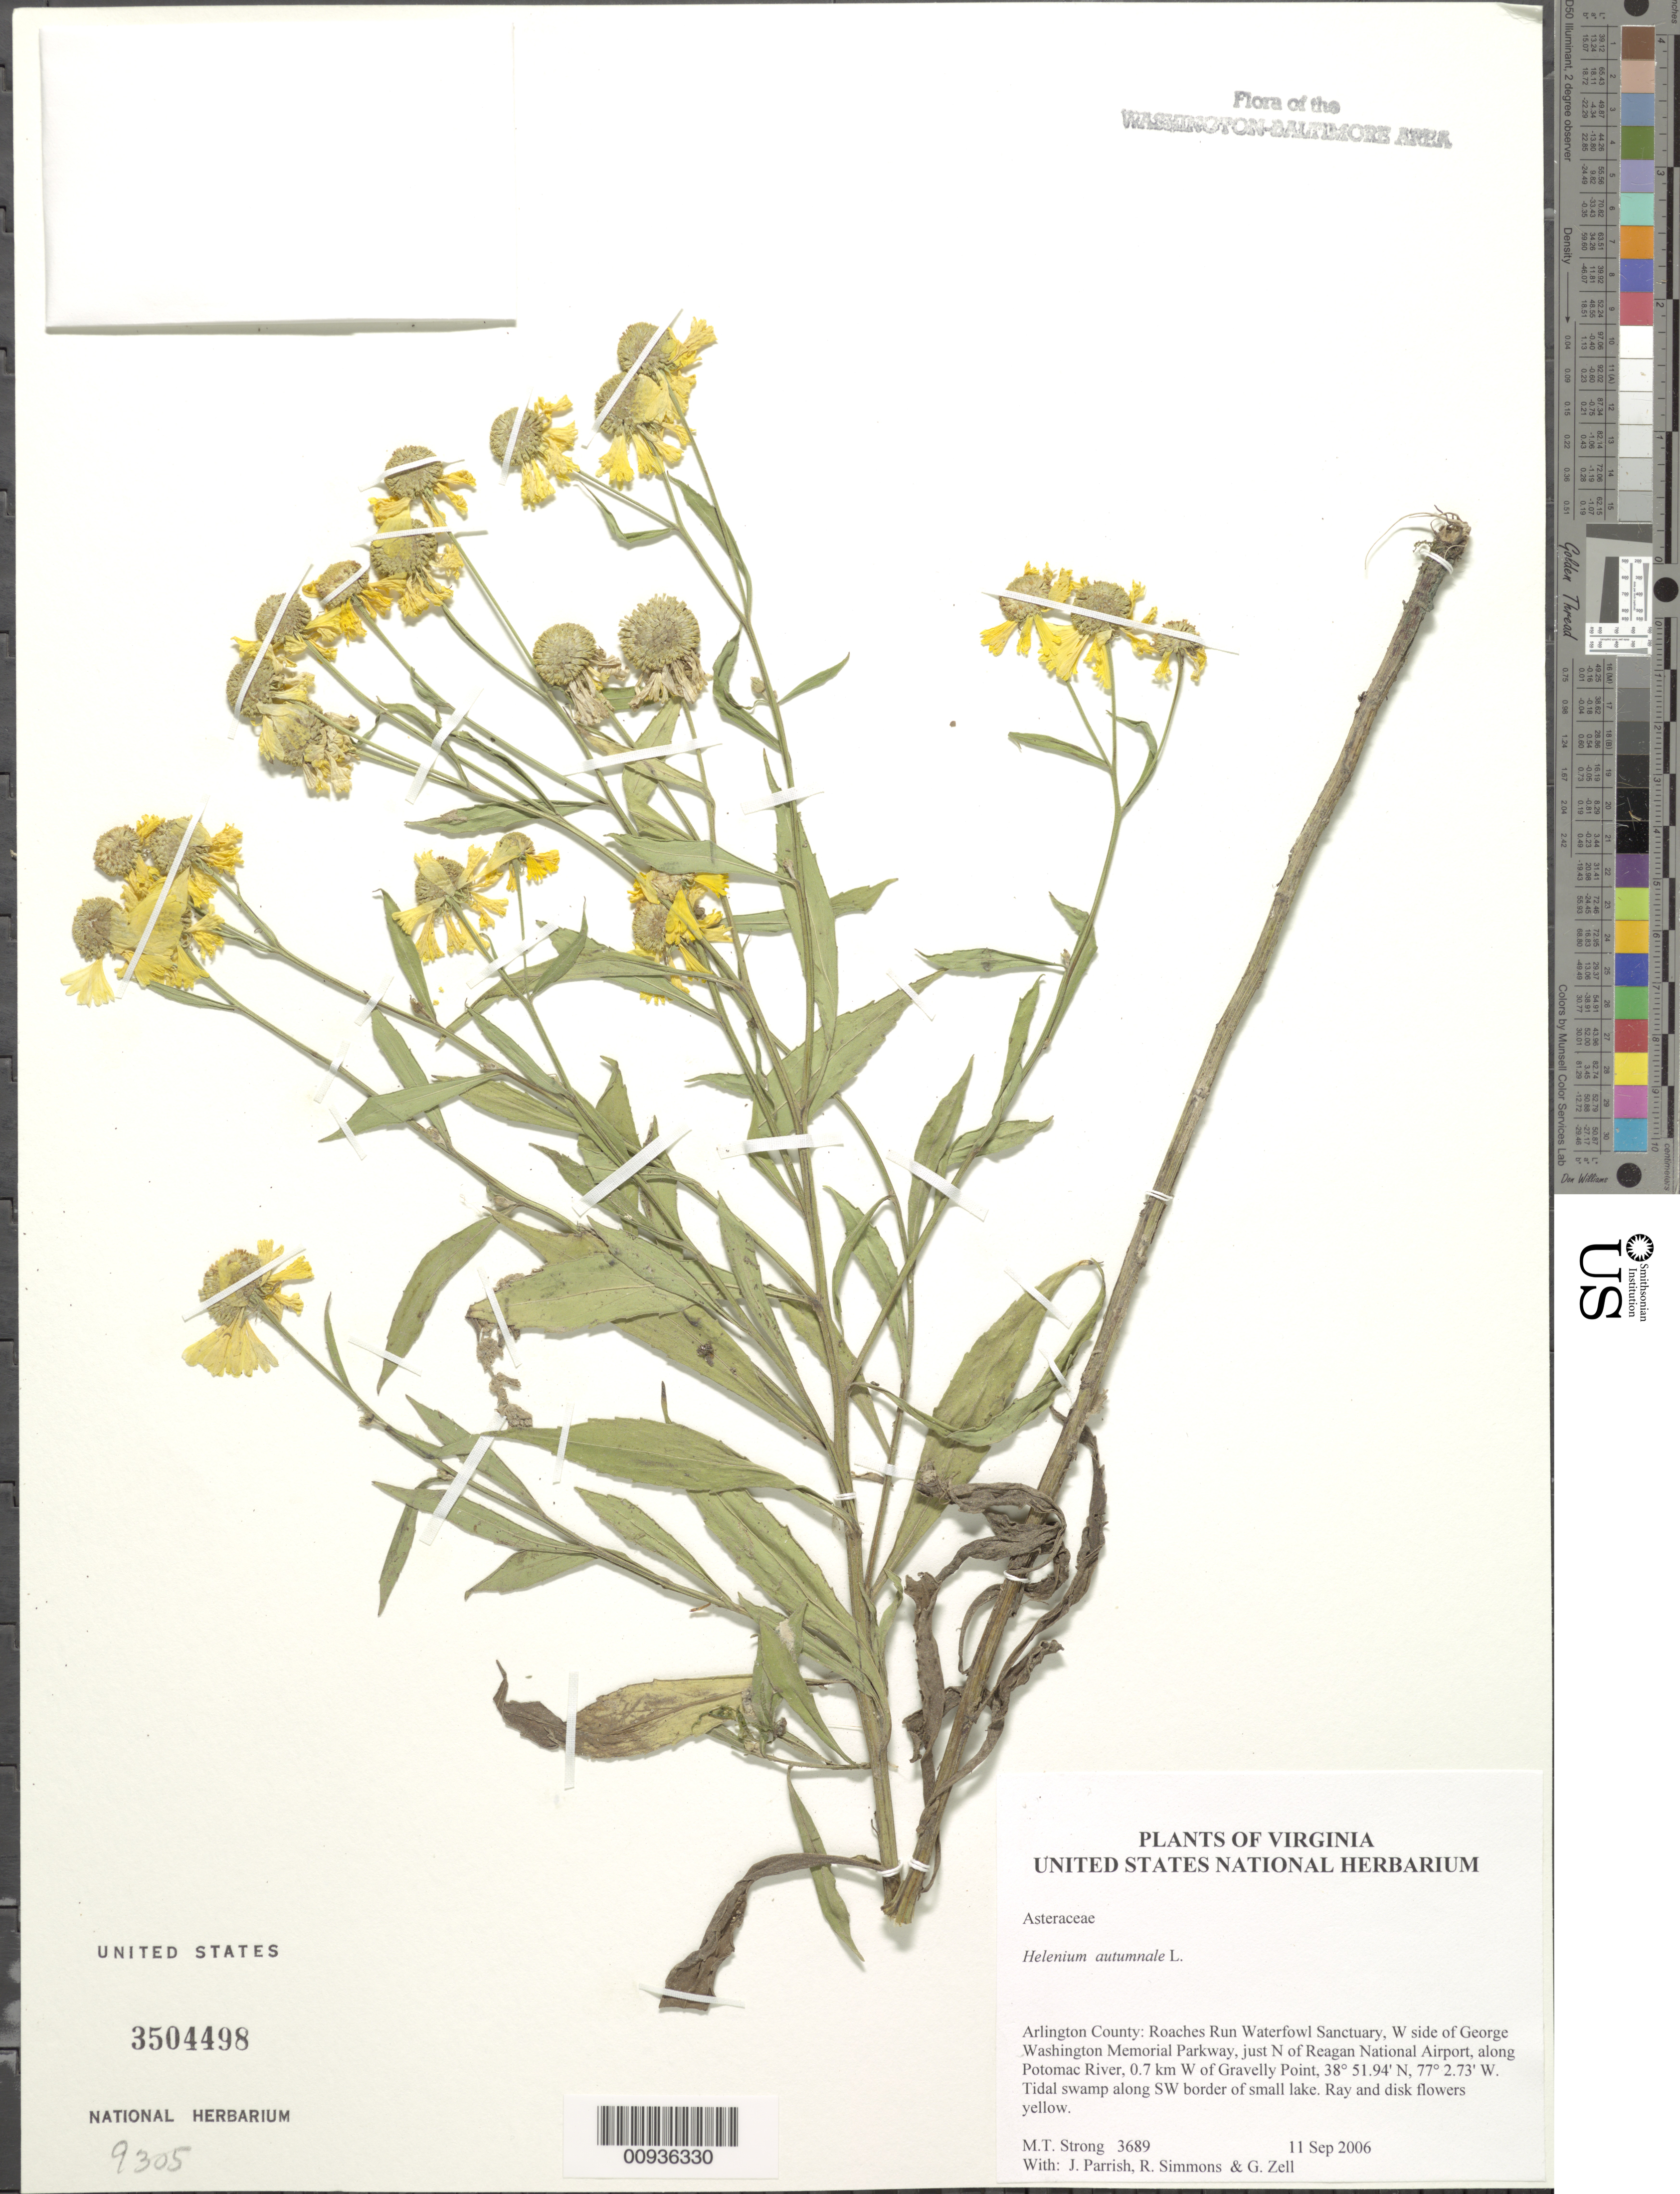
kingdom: Plantae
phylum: Tracheophyta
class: Magnoliopsida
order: Asterales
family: Asteraceae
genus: Helenium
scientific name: Helenium autumnale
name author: L.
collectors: M. T. Strong, J. Parrish, R. Simmons & G. Zell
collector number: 3689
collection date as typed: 11 Sep 2006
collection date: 2006-09-11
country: United States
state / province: Virginia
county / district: Arlington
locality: Roaches Run Waterfowl Sanctuary, W side of George Washington Memorial Parkway, just N of Reagan National Airport, along Potomac River, 0.7 km W of Gravelly Point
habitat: tidal swamp along SW border of small lake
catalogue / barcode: US 3504498